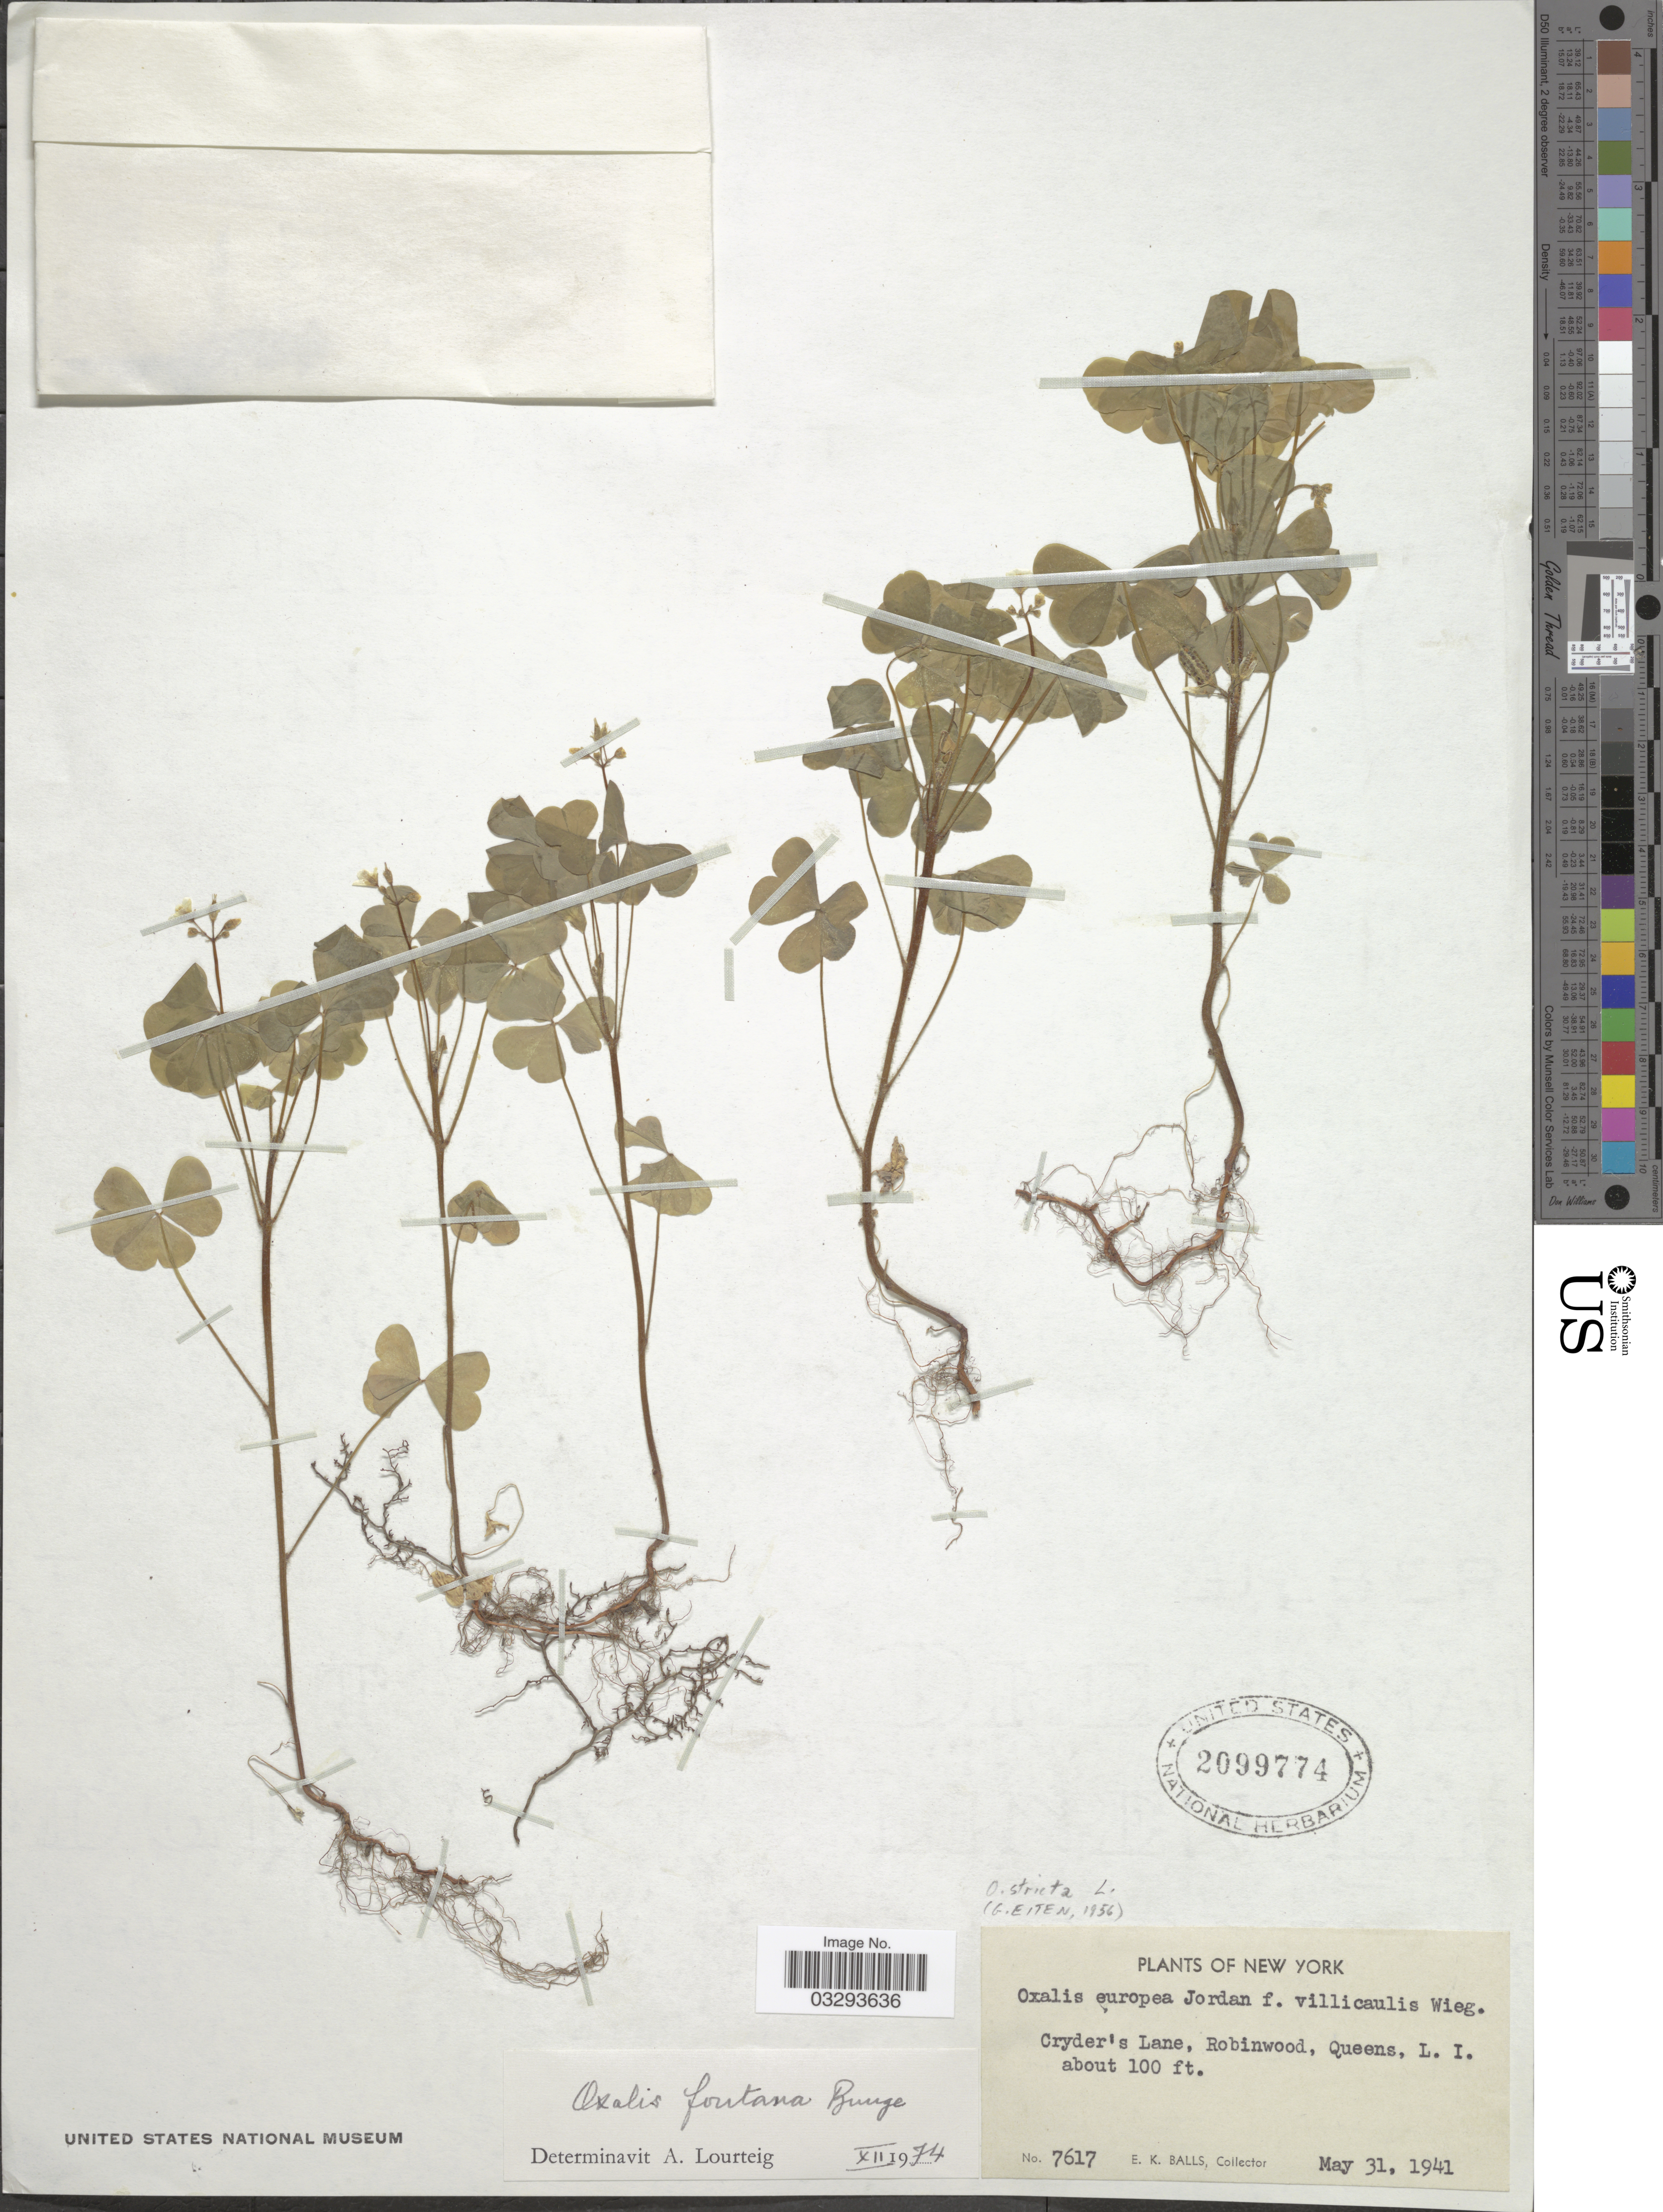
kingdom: Plantae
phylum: Tracheophyta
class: Magnoliopsida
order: Oxalidales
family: Oxalidaceae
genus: Oxalis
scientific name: Oxalis fontana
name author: Bunge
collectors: E. K. Balls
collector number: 7617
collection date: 1941-05-31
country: United States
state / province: New York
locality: Cryder's Lane, Robinwood, Queens, L. I.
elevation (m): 30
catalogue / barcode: US 2099774